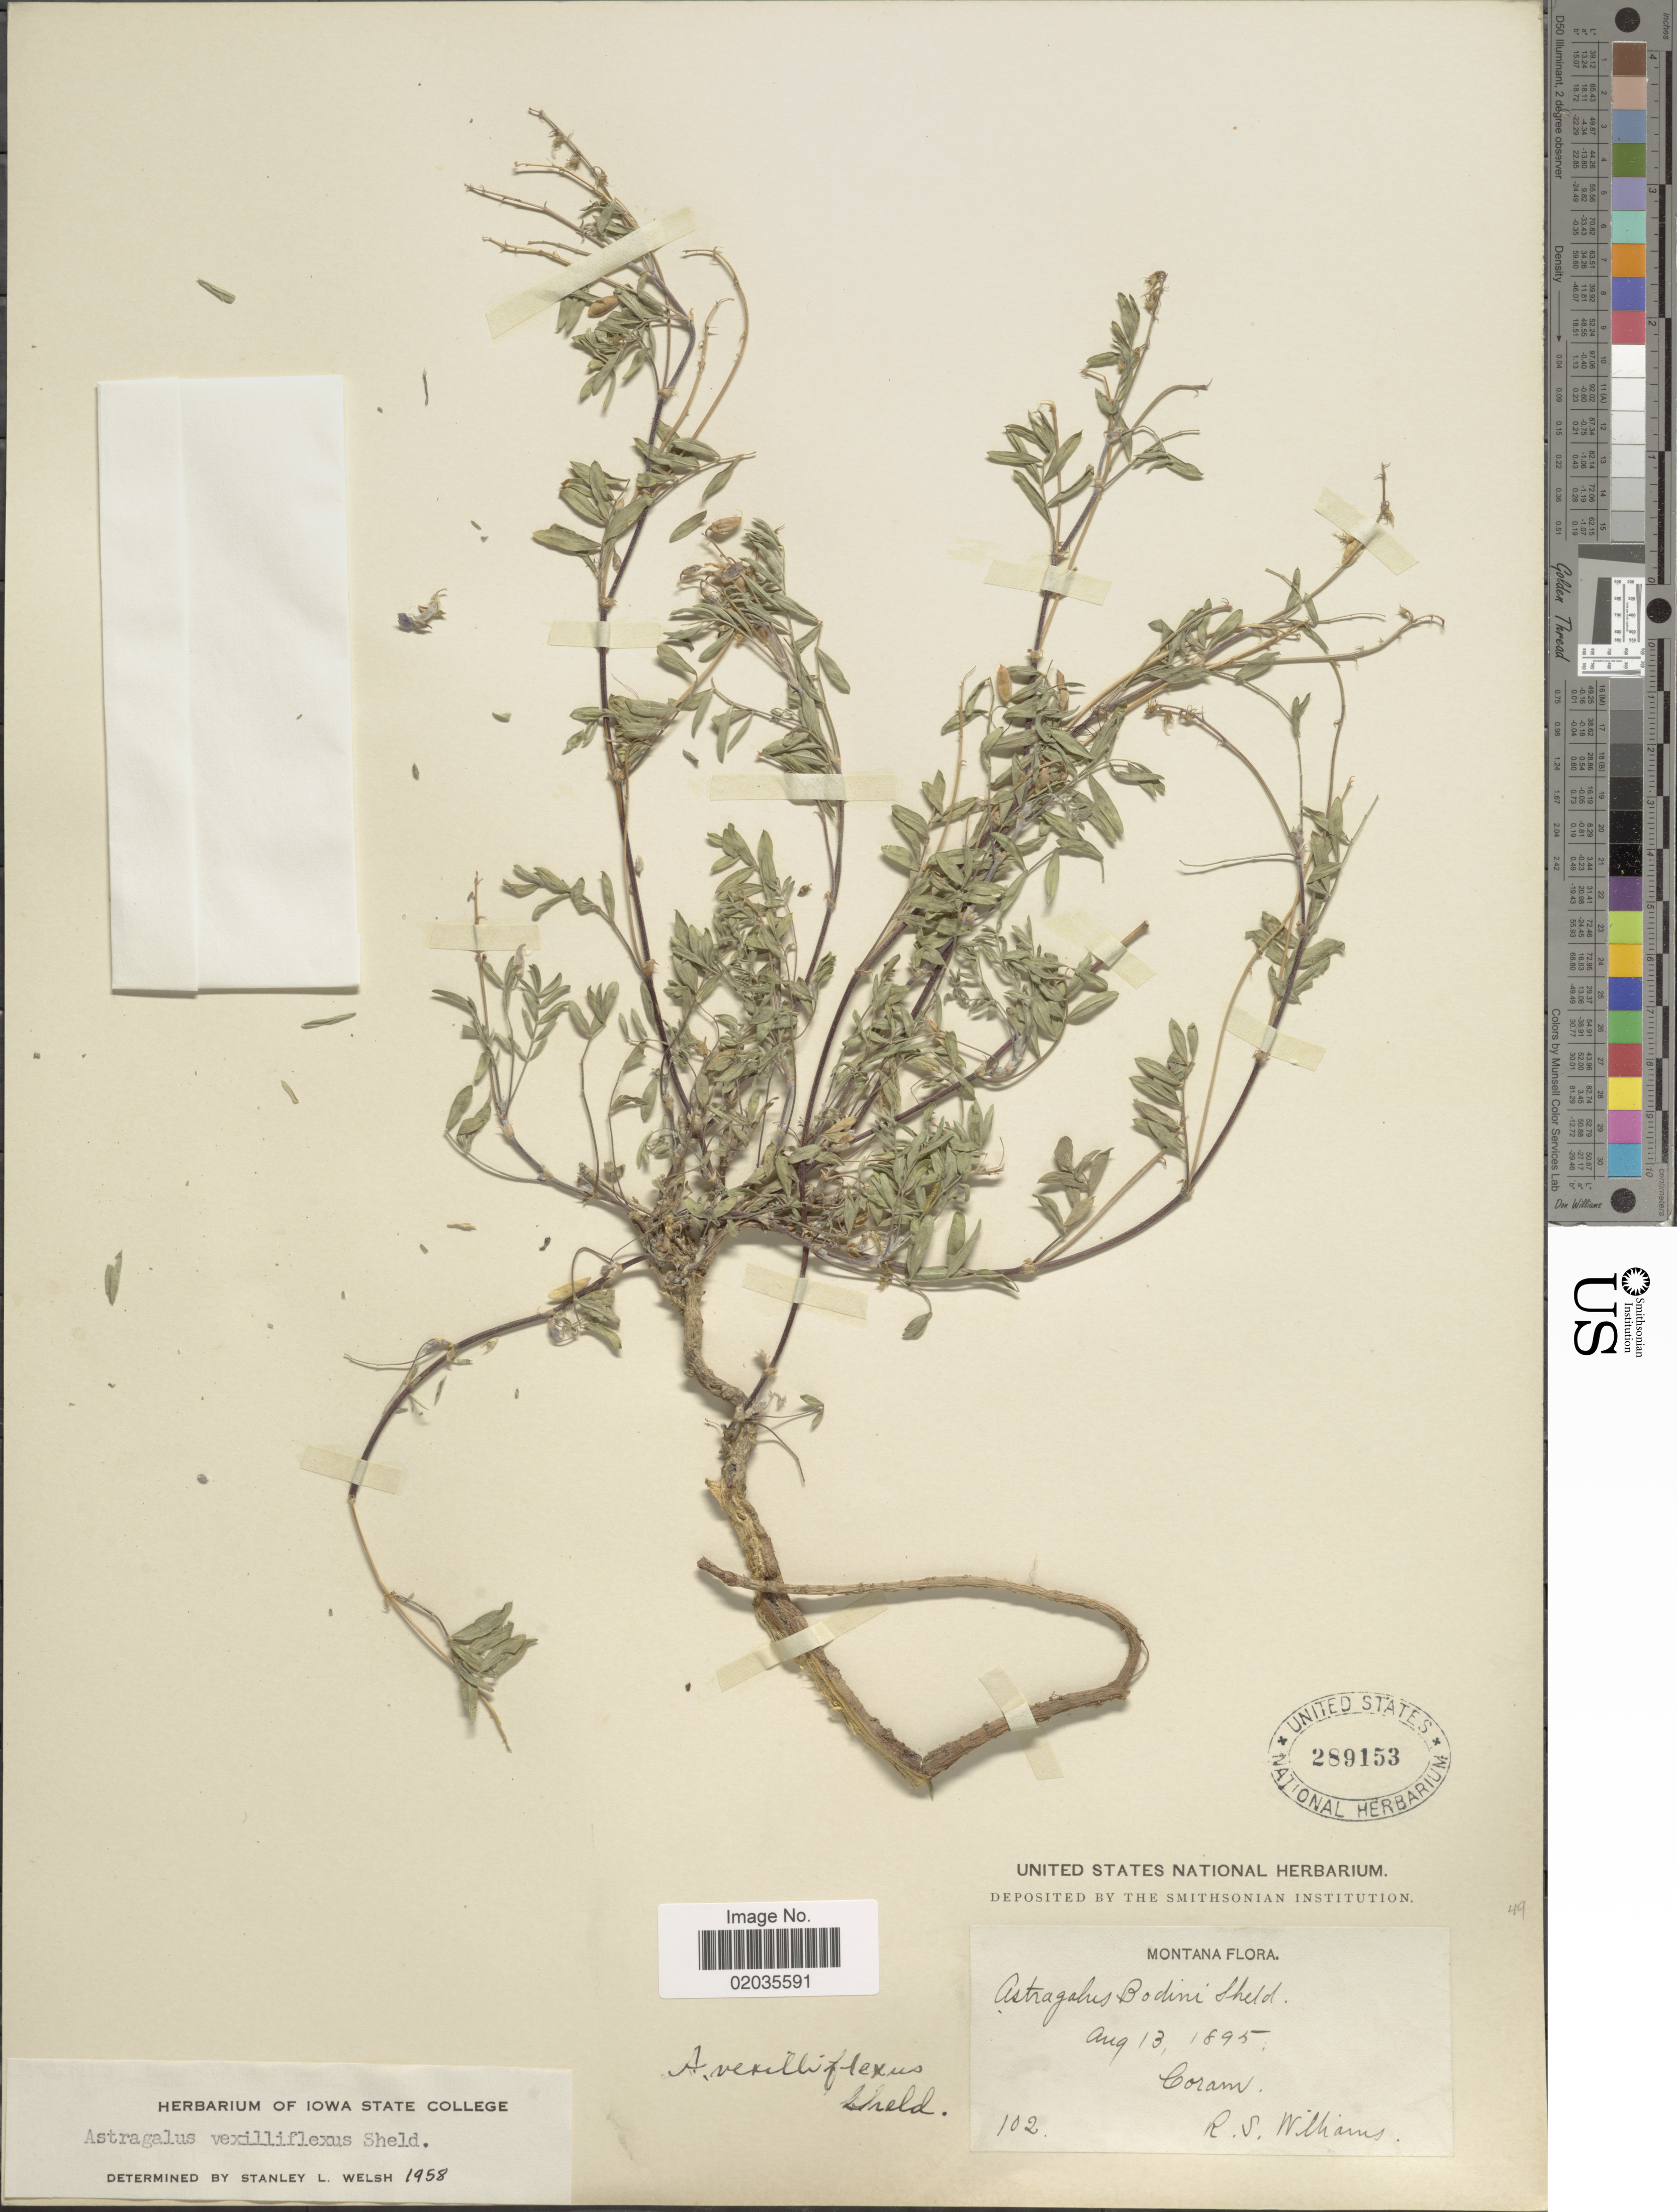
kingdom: Plantae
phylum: Tracheophyta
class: Magnoliopsida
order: Fabales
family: Fabaceae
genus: Astragalus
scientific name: Astragalus vexilliflexus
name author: E. Sheld.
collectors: R. S. Williams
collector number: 102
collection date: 1895-08-13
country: United States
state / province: Montana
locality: Coram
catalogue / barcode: US 289153